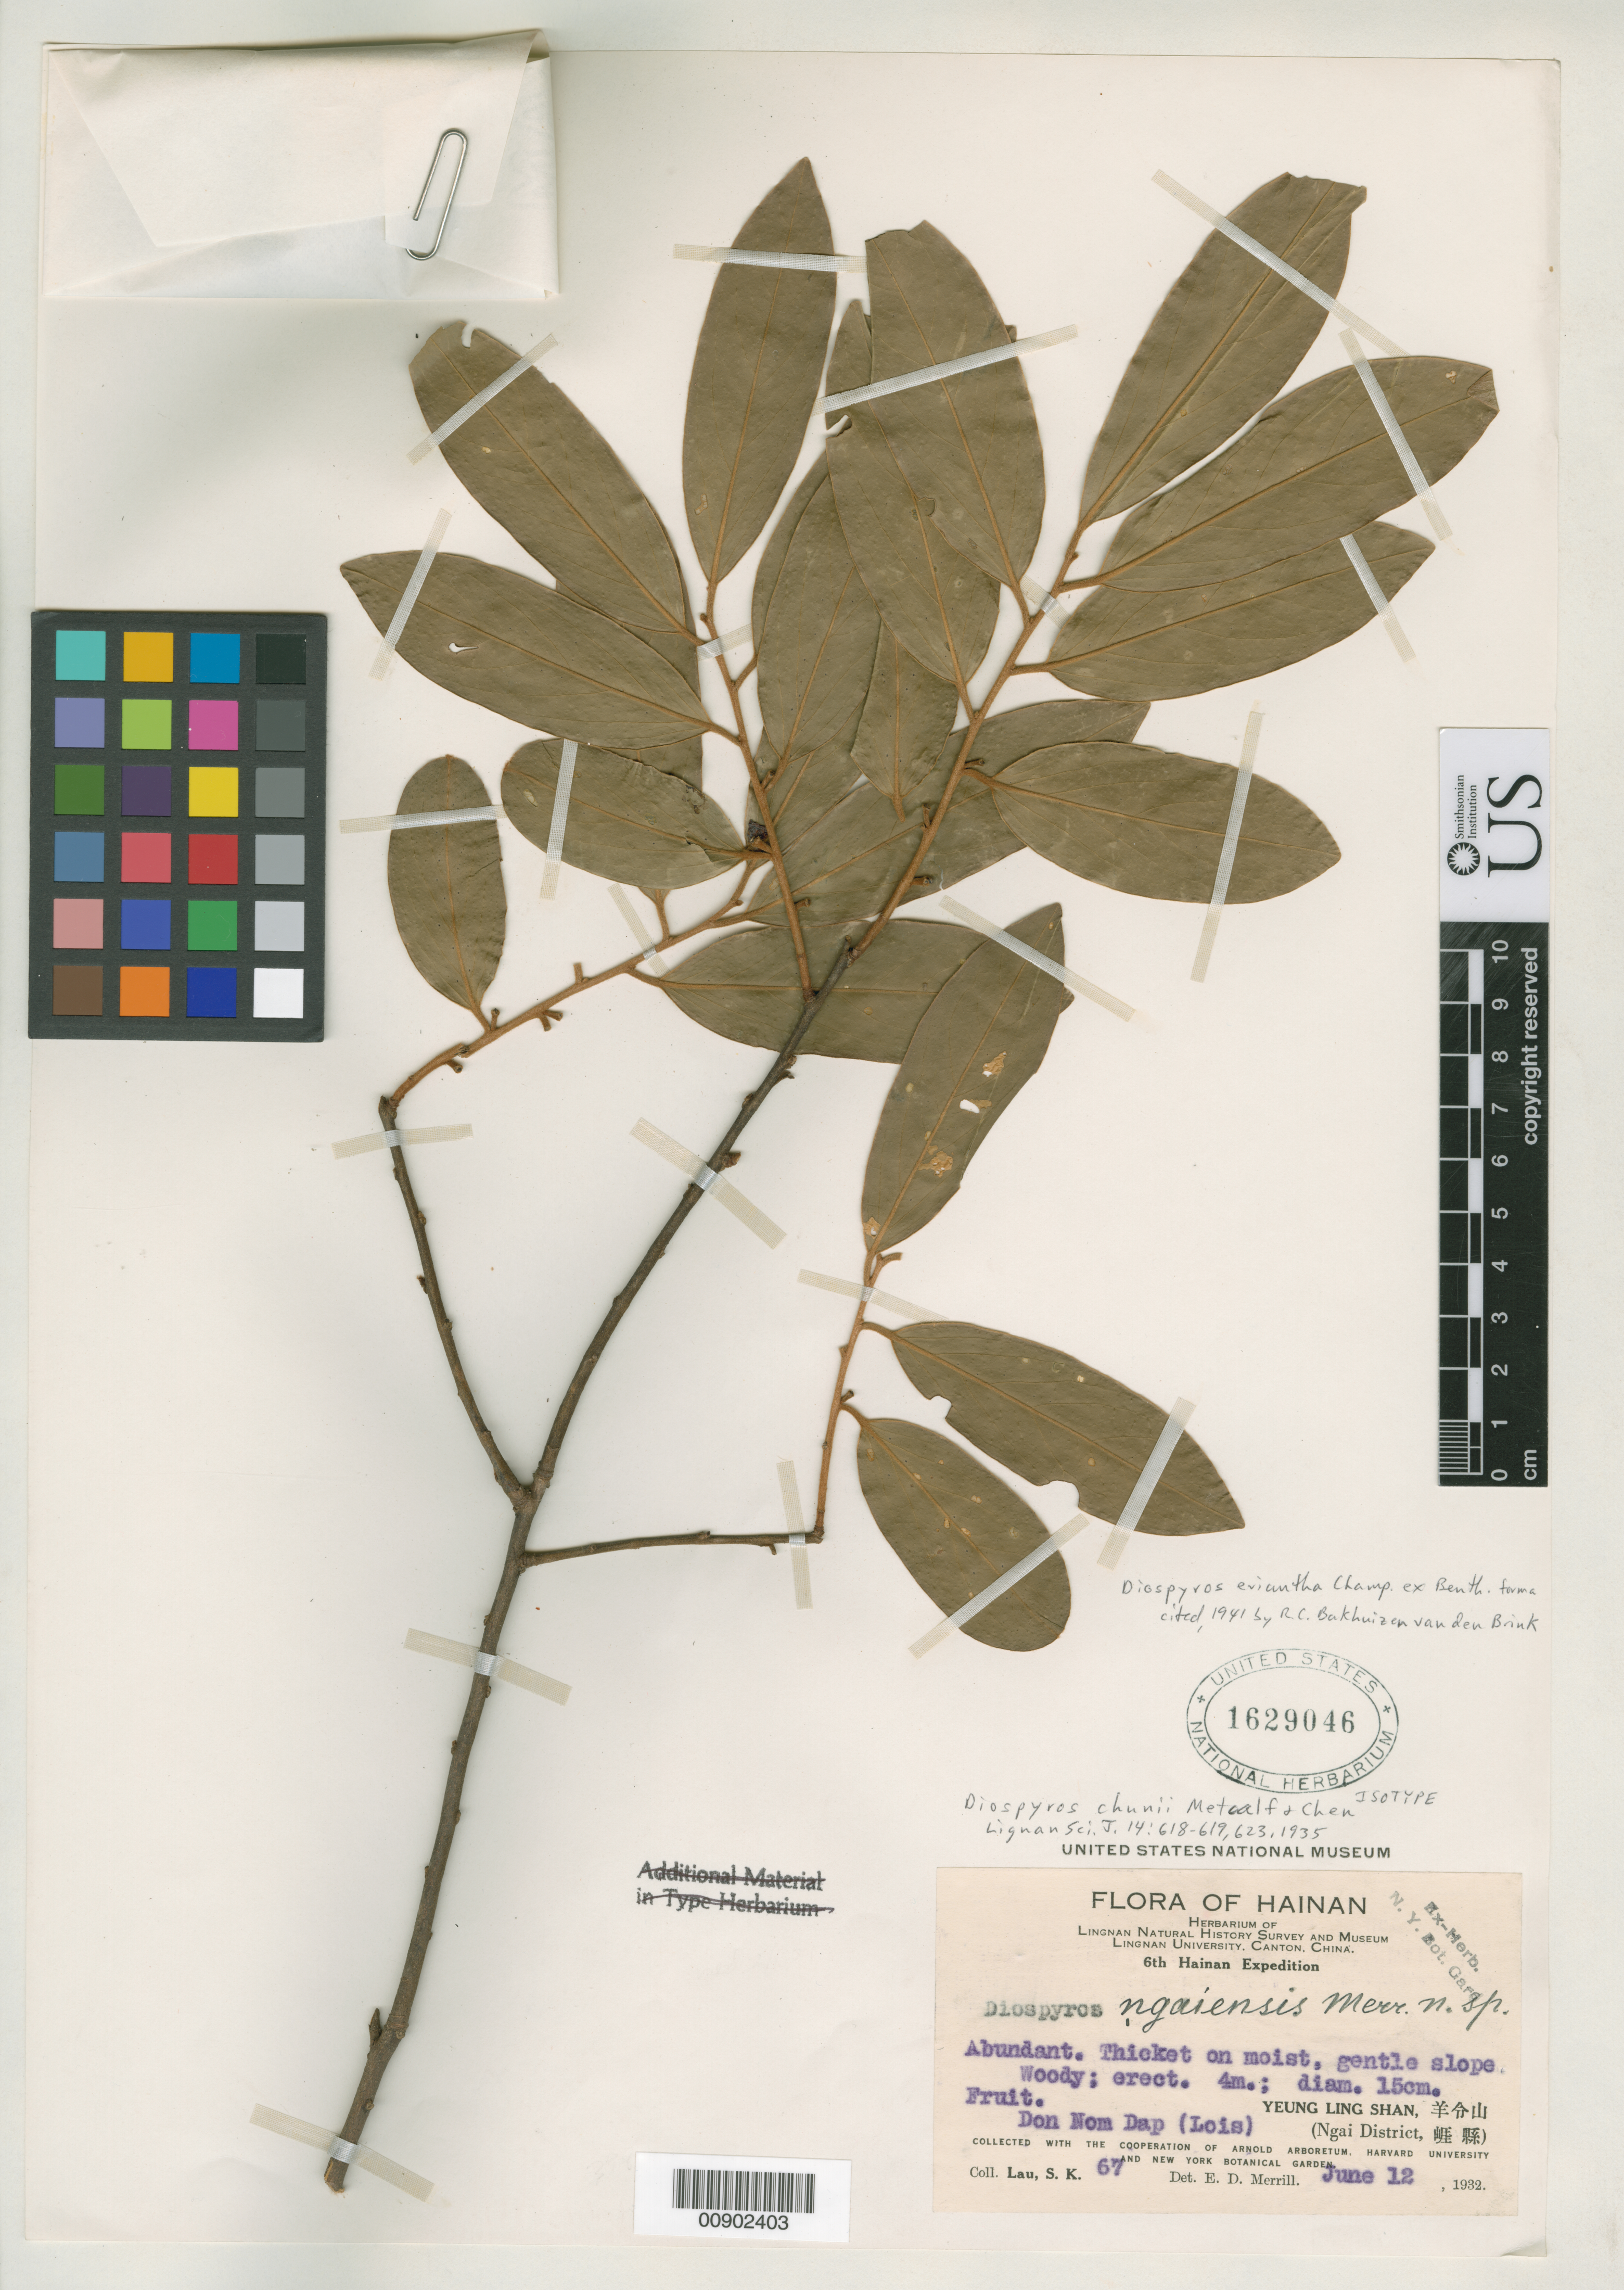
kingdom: Plantae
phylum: Tracheophyta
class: Magnoliopsida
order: Ericales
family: Ebenaceae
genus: Diospyros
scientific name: Diospyros chunii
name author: F.P. Metcalf & Luetta Chen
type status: Isotype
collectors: S. K. Lau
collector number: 67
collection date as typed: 12 Jun 1932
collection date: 1932-06-12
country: China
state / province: Guangdong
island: Hainan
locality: Yeung Ling Shan, Ngai District.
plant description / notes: Specimen annotated as Diospyros "ngaiensis Merr. n. sp.", ined. name apparently never published. Currently accepted name as cited by Bakhuizen van den Brink, 1941.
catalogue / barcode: US 1629046